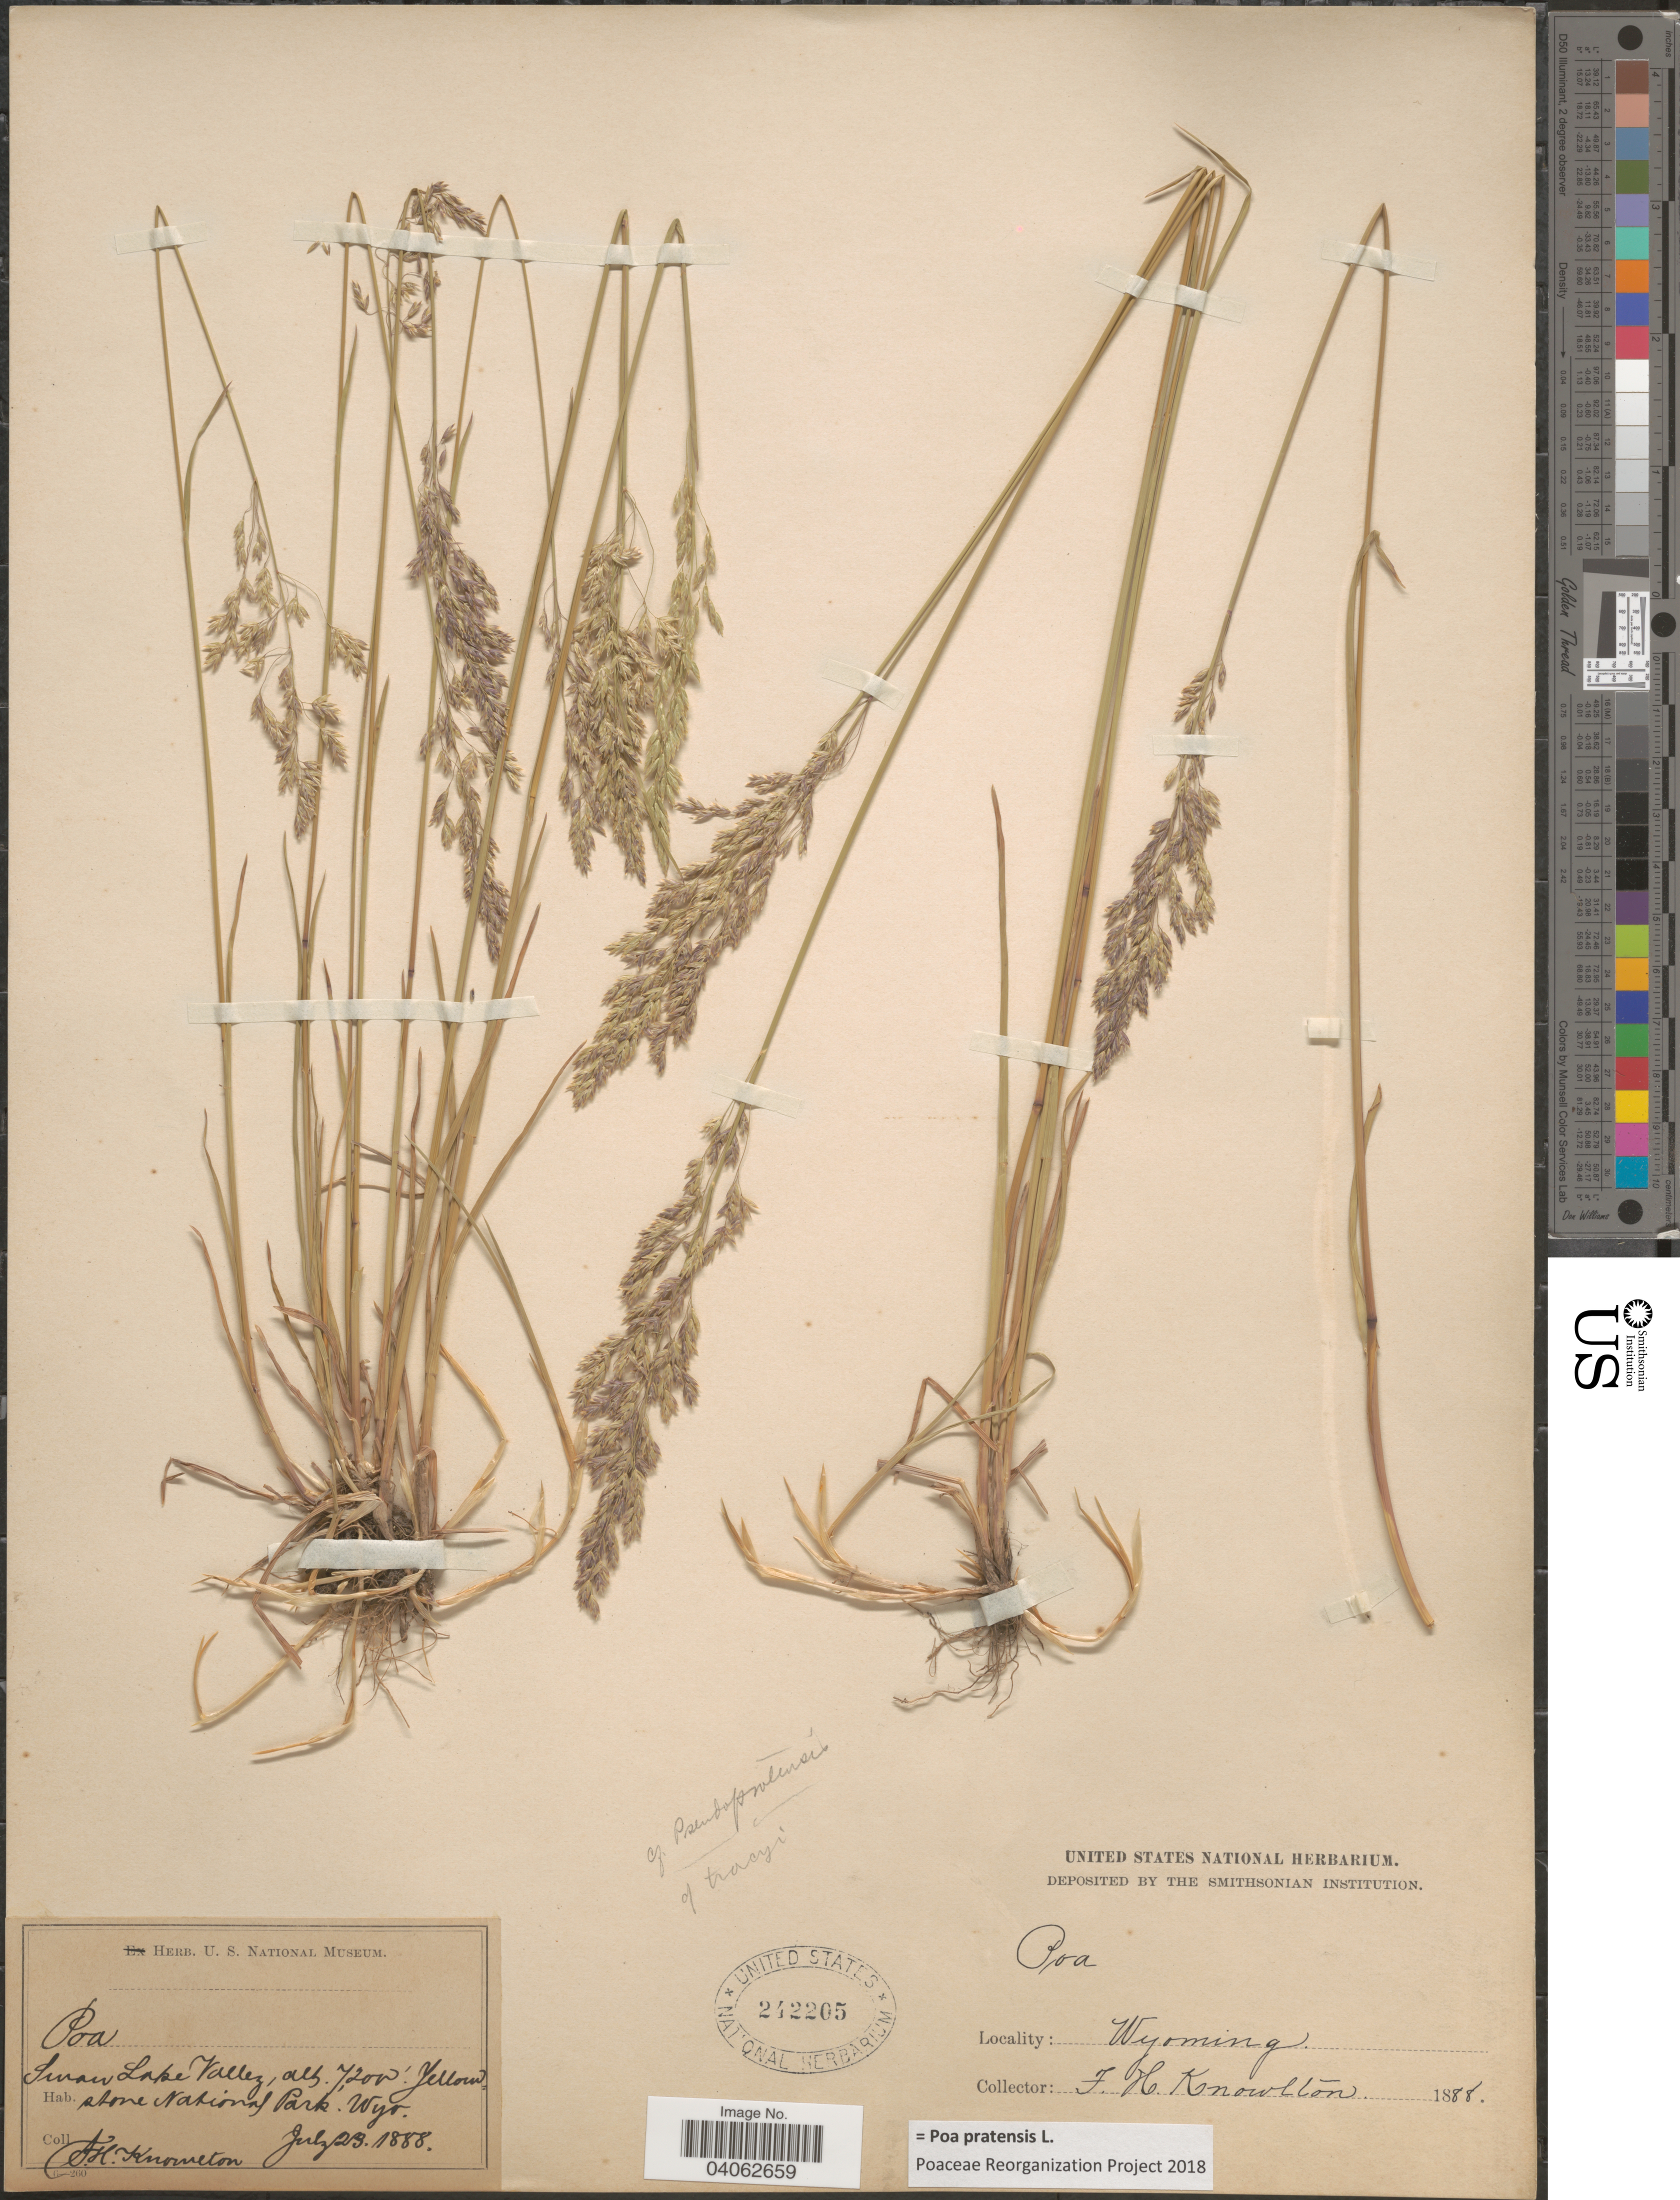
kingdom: Plantae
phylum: Tracheophyta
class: Liliopsida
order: Poales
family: Poaceae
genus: Poa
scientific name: Poa pratensis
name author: L.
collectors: F. H. Knowlton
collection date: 1888-07-23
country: United States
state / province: Wyoming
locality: Swan Lake Valley. Yellowstone National Park.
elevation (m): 2195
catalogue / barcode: US 242205